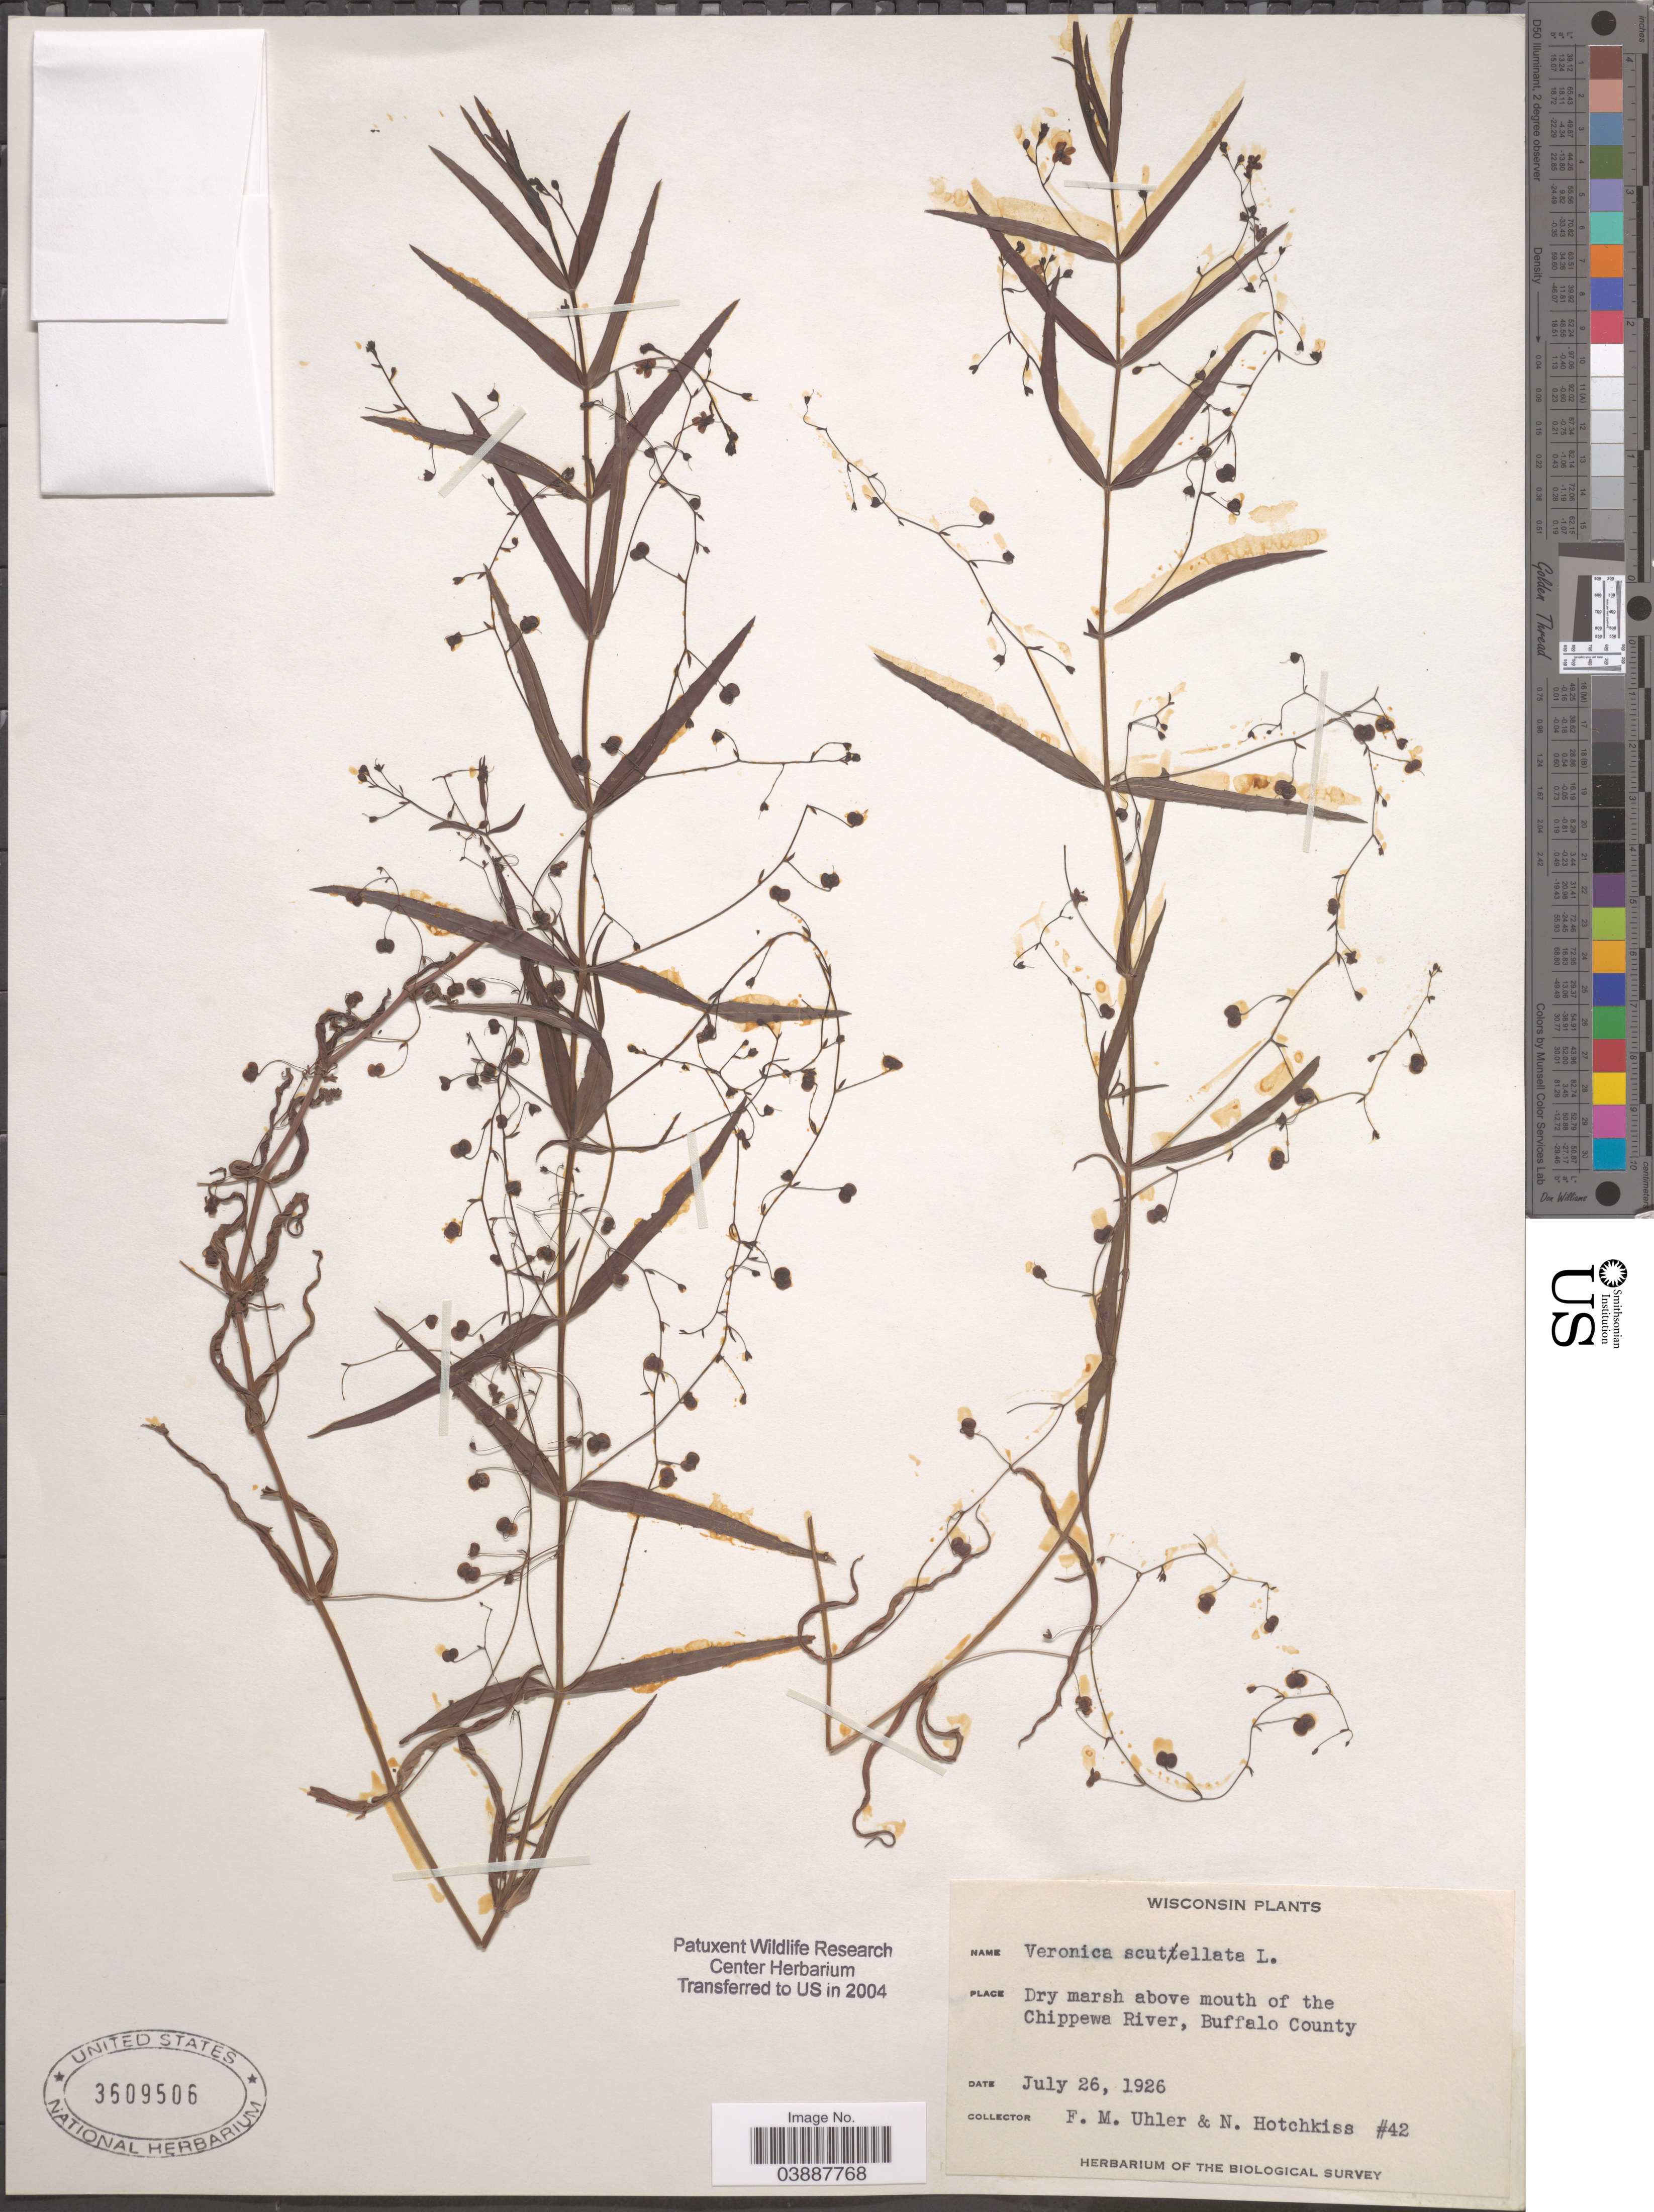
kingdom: Plantae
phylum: Tracheophyta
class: Magnoliopsida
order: Lamiales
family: Plantaginaceae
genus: Veronica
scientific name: Veronica scutellata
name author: L.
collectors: F. M. Uhler & N. Hotchkiss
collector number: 42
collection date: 1926-07-26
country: United States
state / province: Wisconsin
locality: Above mouth of the Chippewa River, Buffalo County.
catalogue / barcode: US 3609506